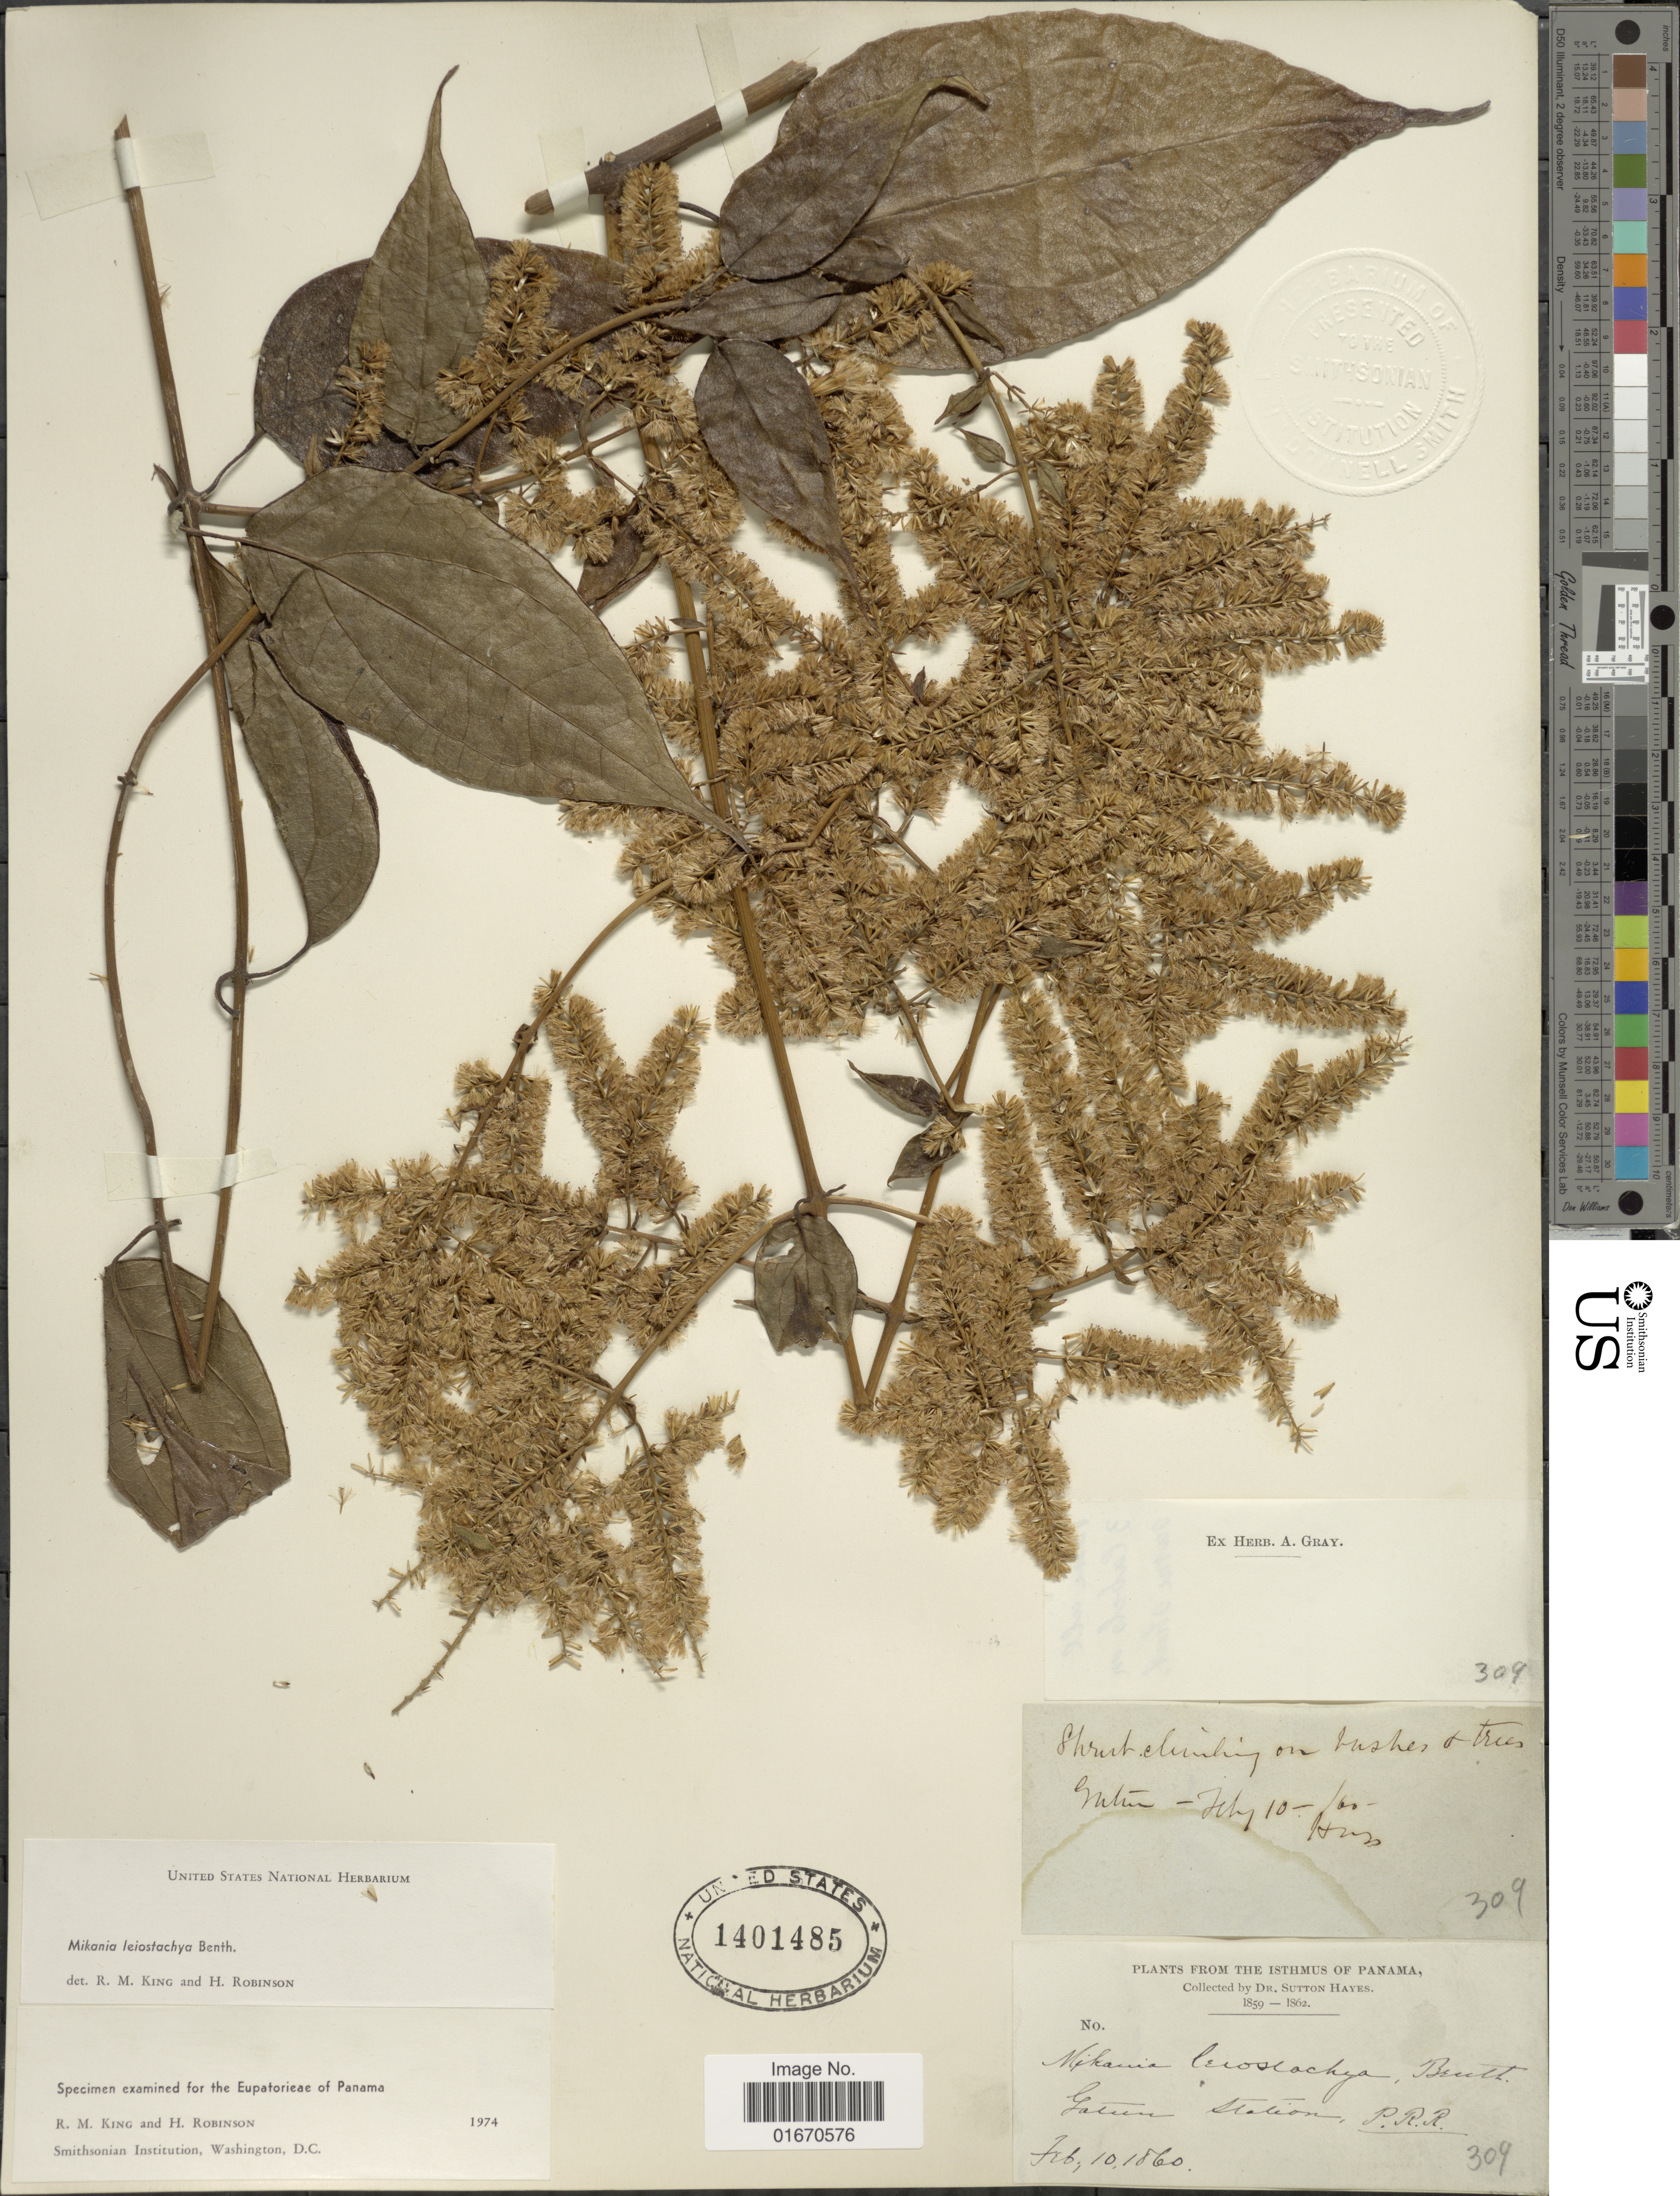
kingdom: Plantae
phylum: Tracheophyta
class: Magnoliopsida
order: Asterales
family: Asteraceae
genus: Mikania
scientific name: Mikania leiostachya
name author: Benth.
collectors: S. Hayes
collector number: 309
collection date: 1860-02-10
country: Panama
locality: Isthmus of Panama, Gatun Station, P.R.R.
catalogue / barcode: US 1401485